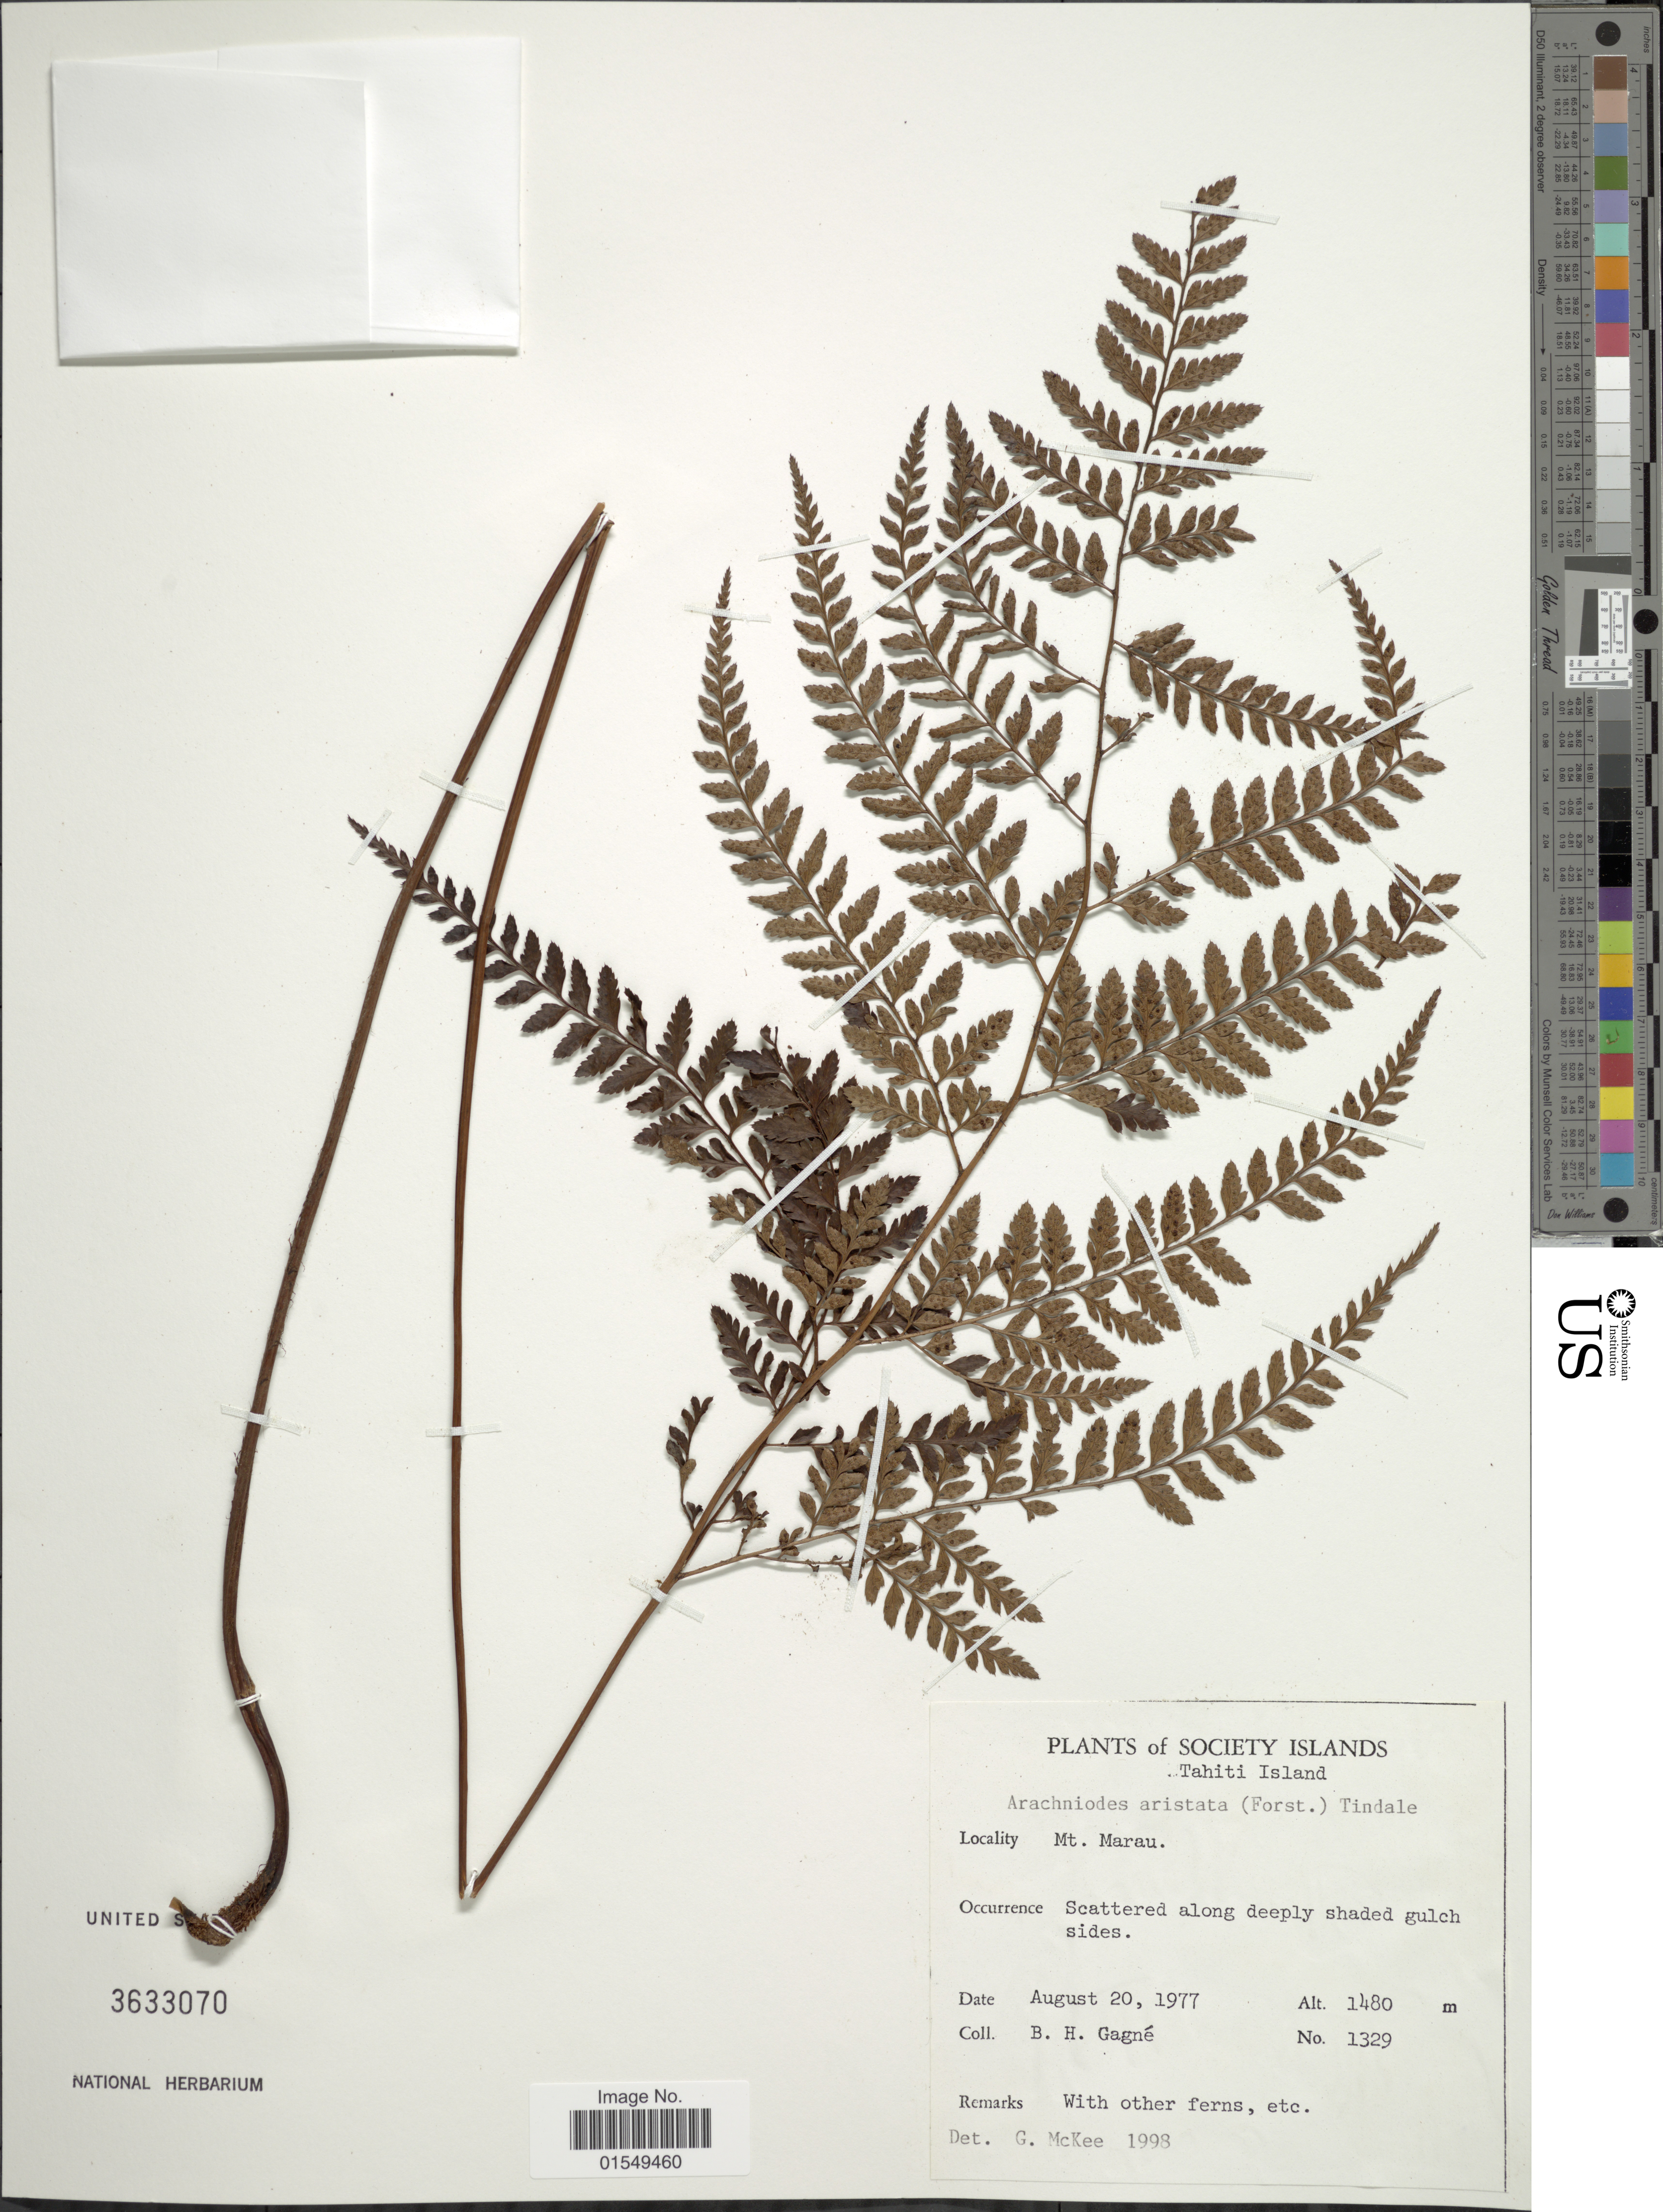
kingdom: Plantae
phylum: Tracheophyta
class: Polypodiopsida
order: Polypodiales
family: Dryopteridaceae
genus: Arachniodes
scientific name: Arachniodes aristata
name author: (G. Forst.) Tindale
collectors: B. H. Gagné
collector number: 1329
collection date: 1977-08-20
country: French Polynesia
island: Tahiti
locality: Society Islands, Tahiti Island, Mt. Marau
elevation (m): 1480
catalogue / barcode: US 3633070